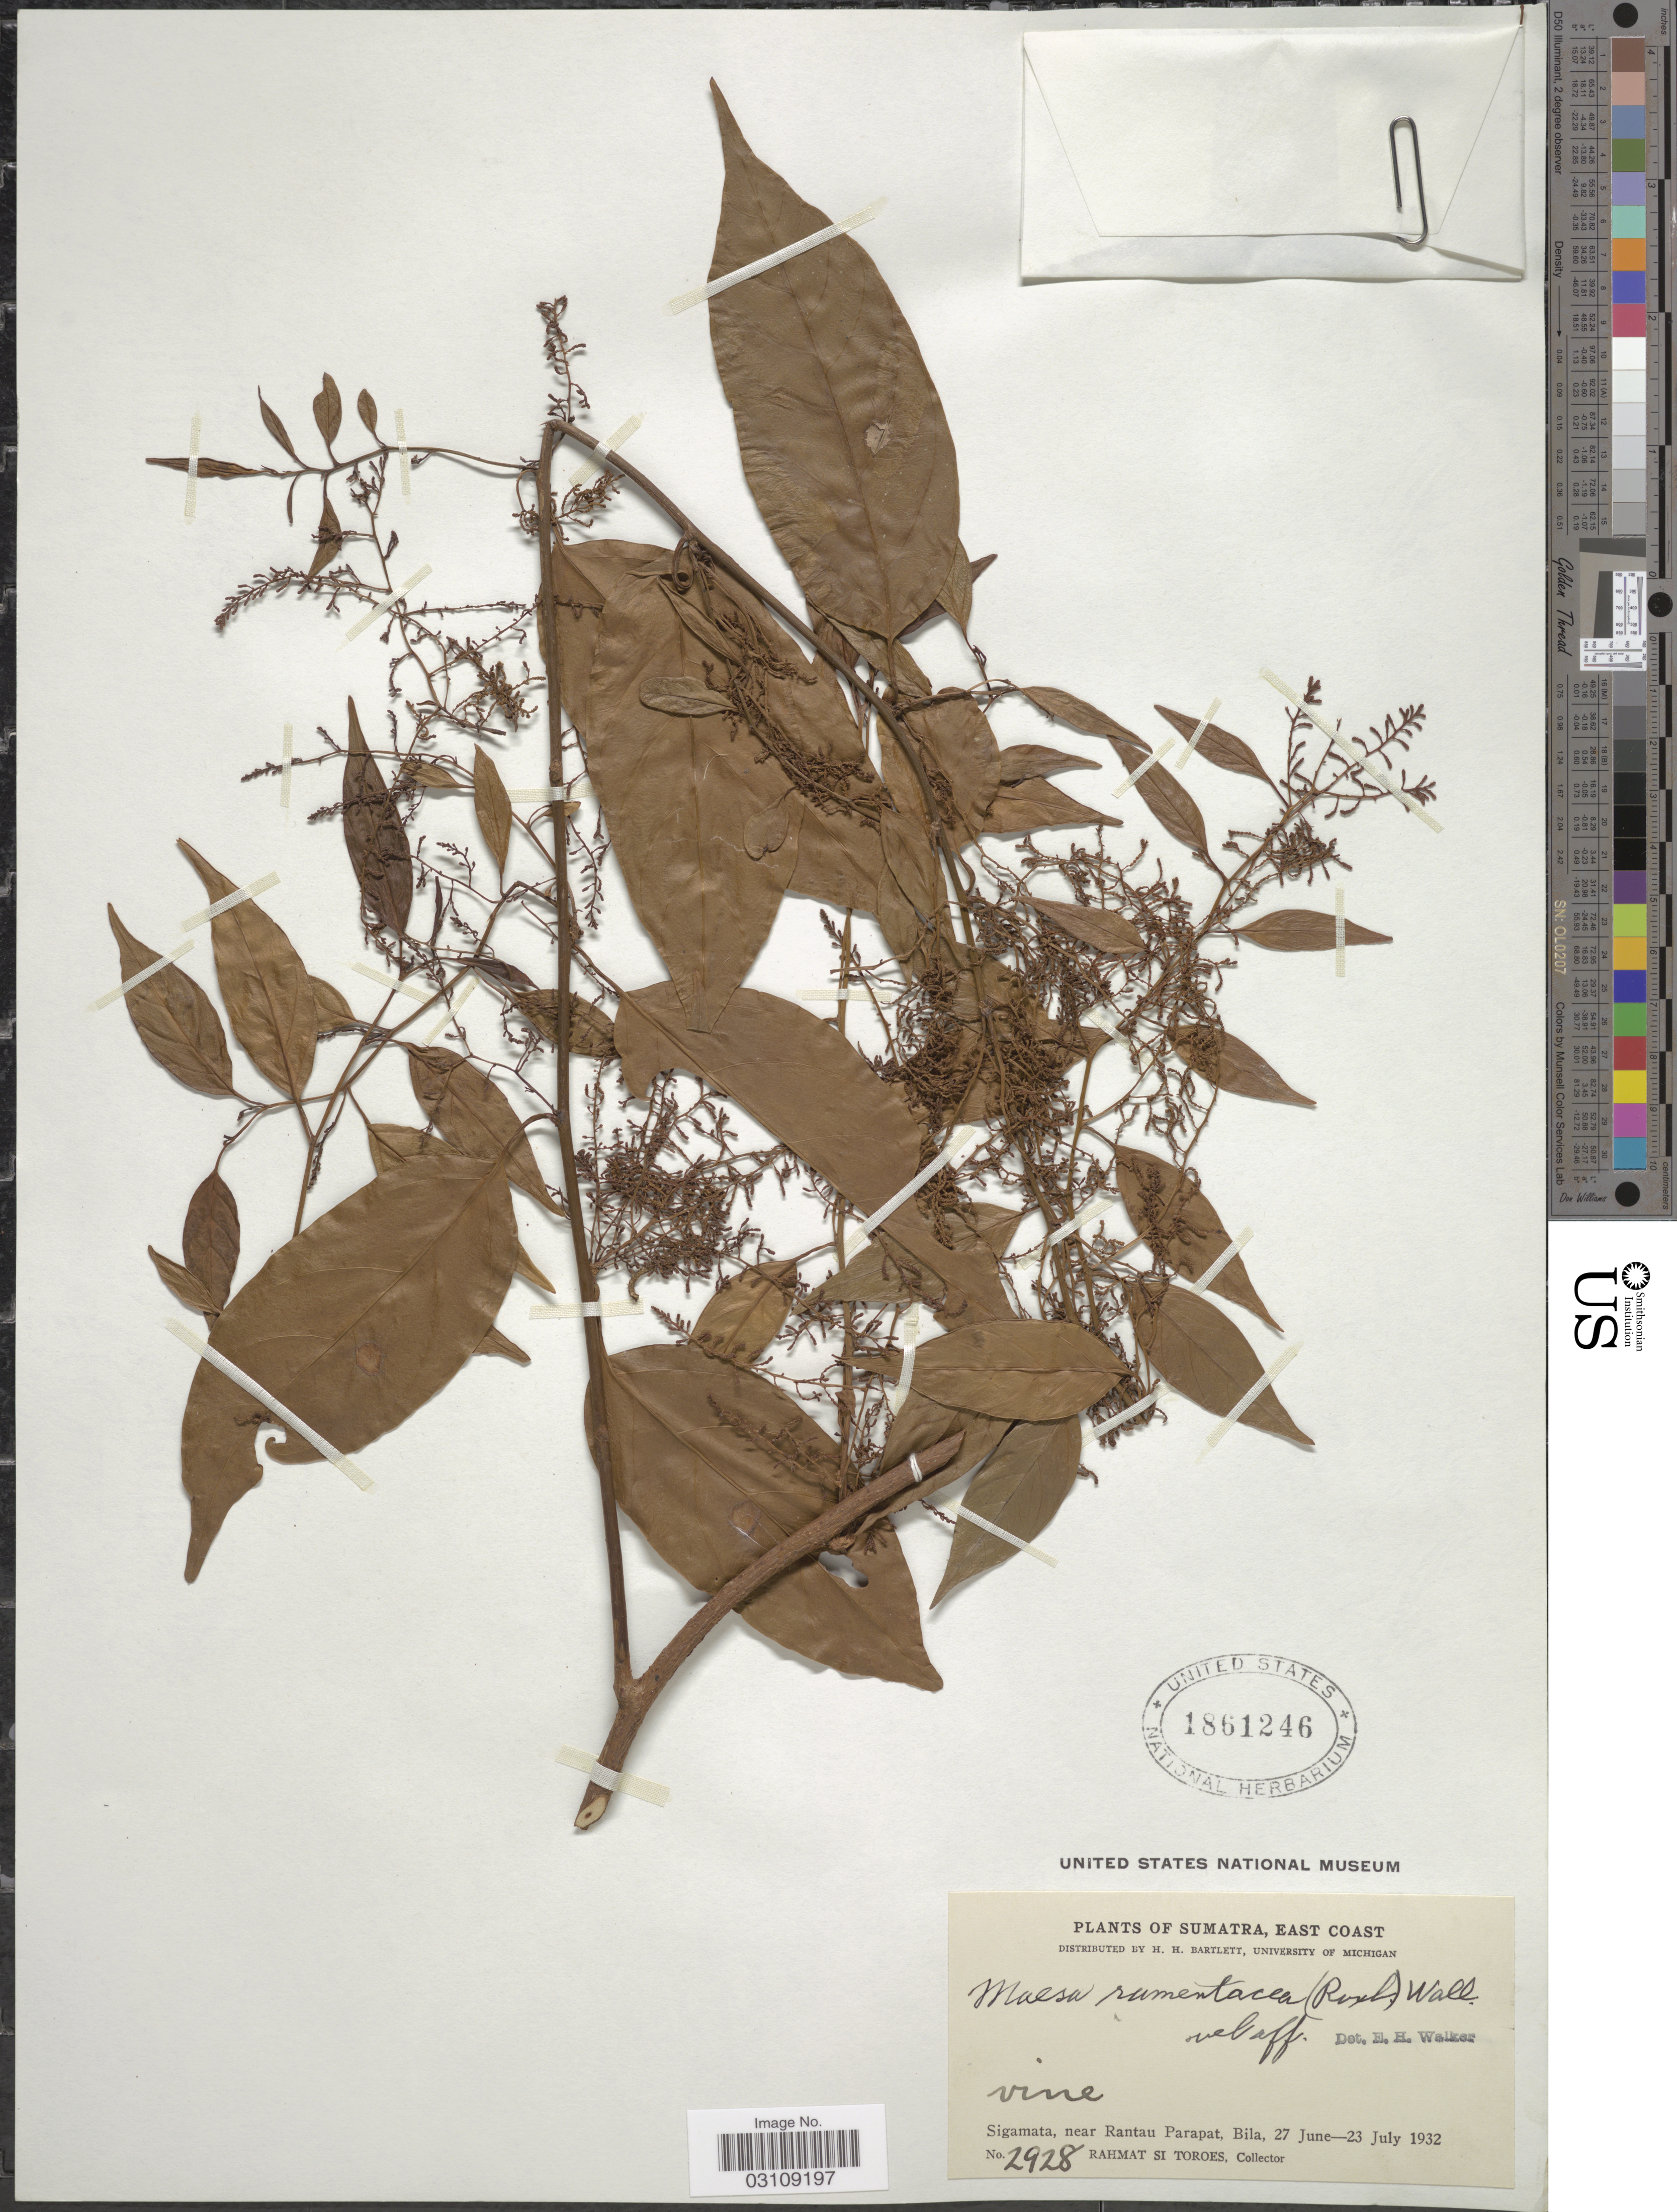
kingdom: Plantae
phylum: Tracheophyta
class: Magnoliopsida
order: Ericales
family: Primulaceae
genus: Maesa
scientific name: Maesa ramentacea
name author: (Roxb.) A. DC.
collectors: Rahmat Si Boeea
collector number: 2928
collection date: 1932-06-27/1932-07-23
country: Indonesia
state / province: Sumatra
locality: East Coast. Sigamata, near Rantau Parapat, Bila.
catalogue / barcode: US 1861246